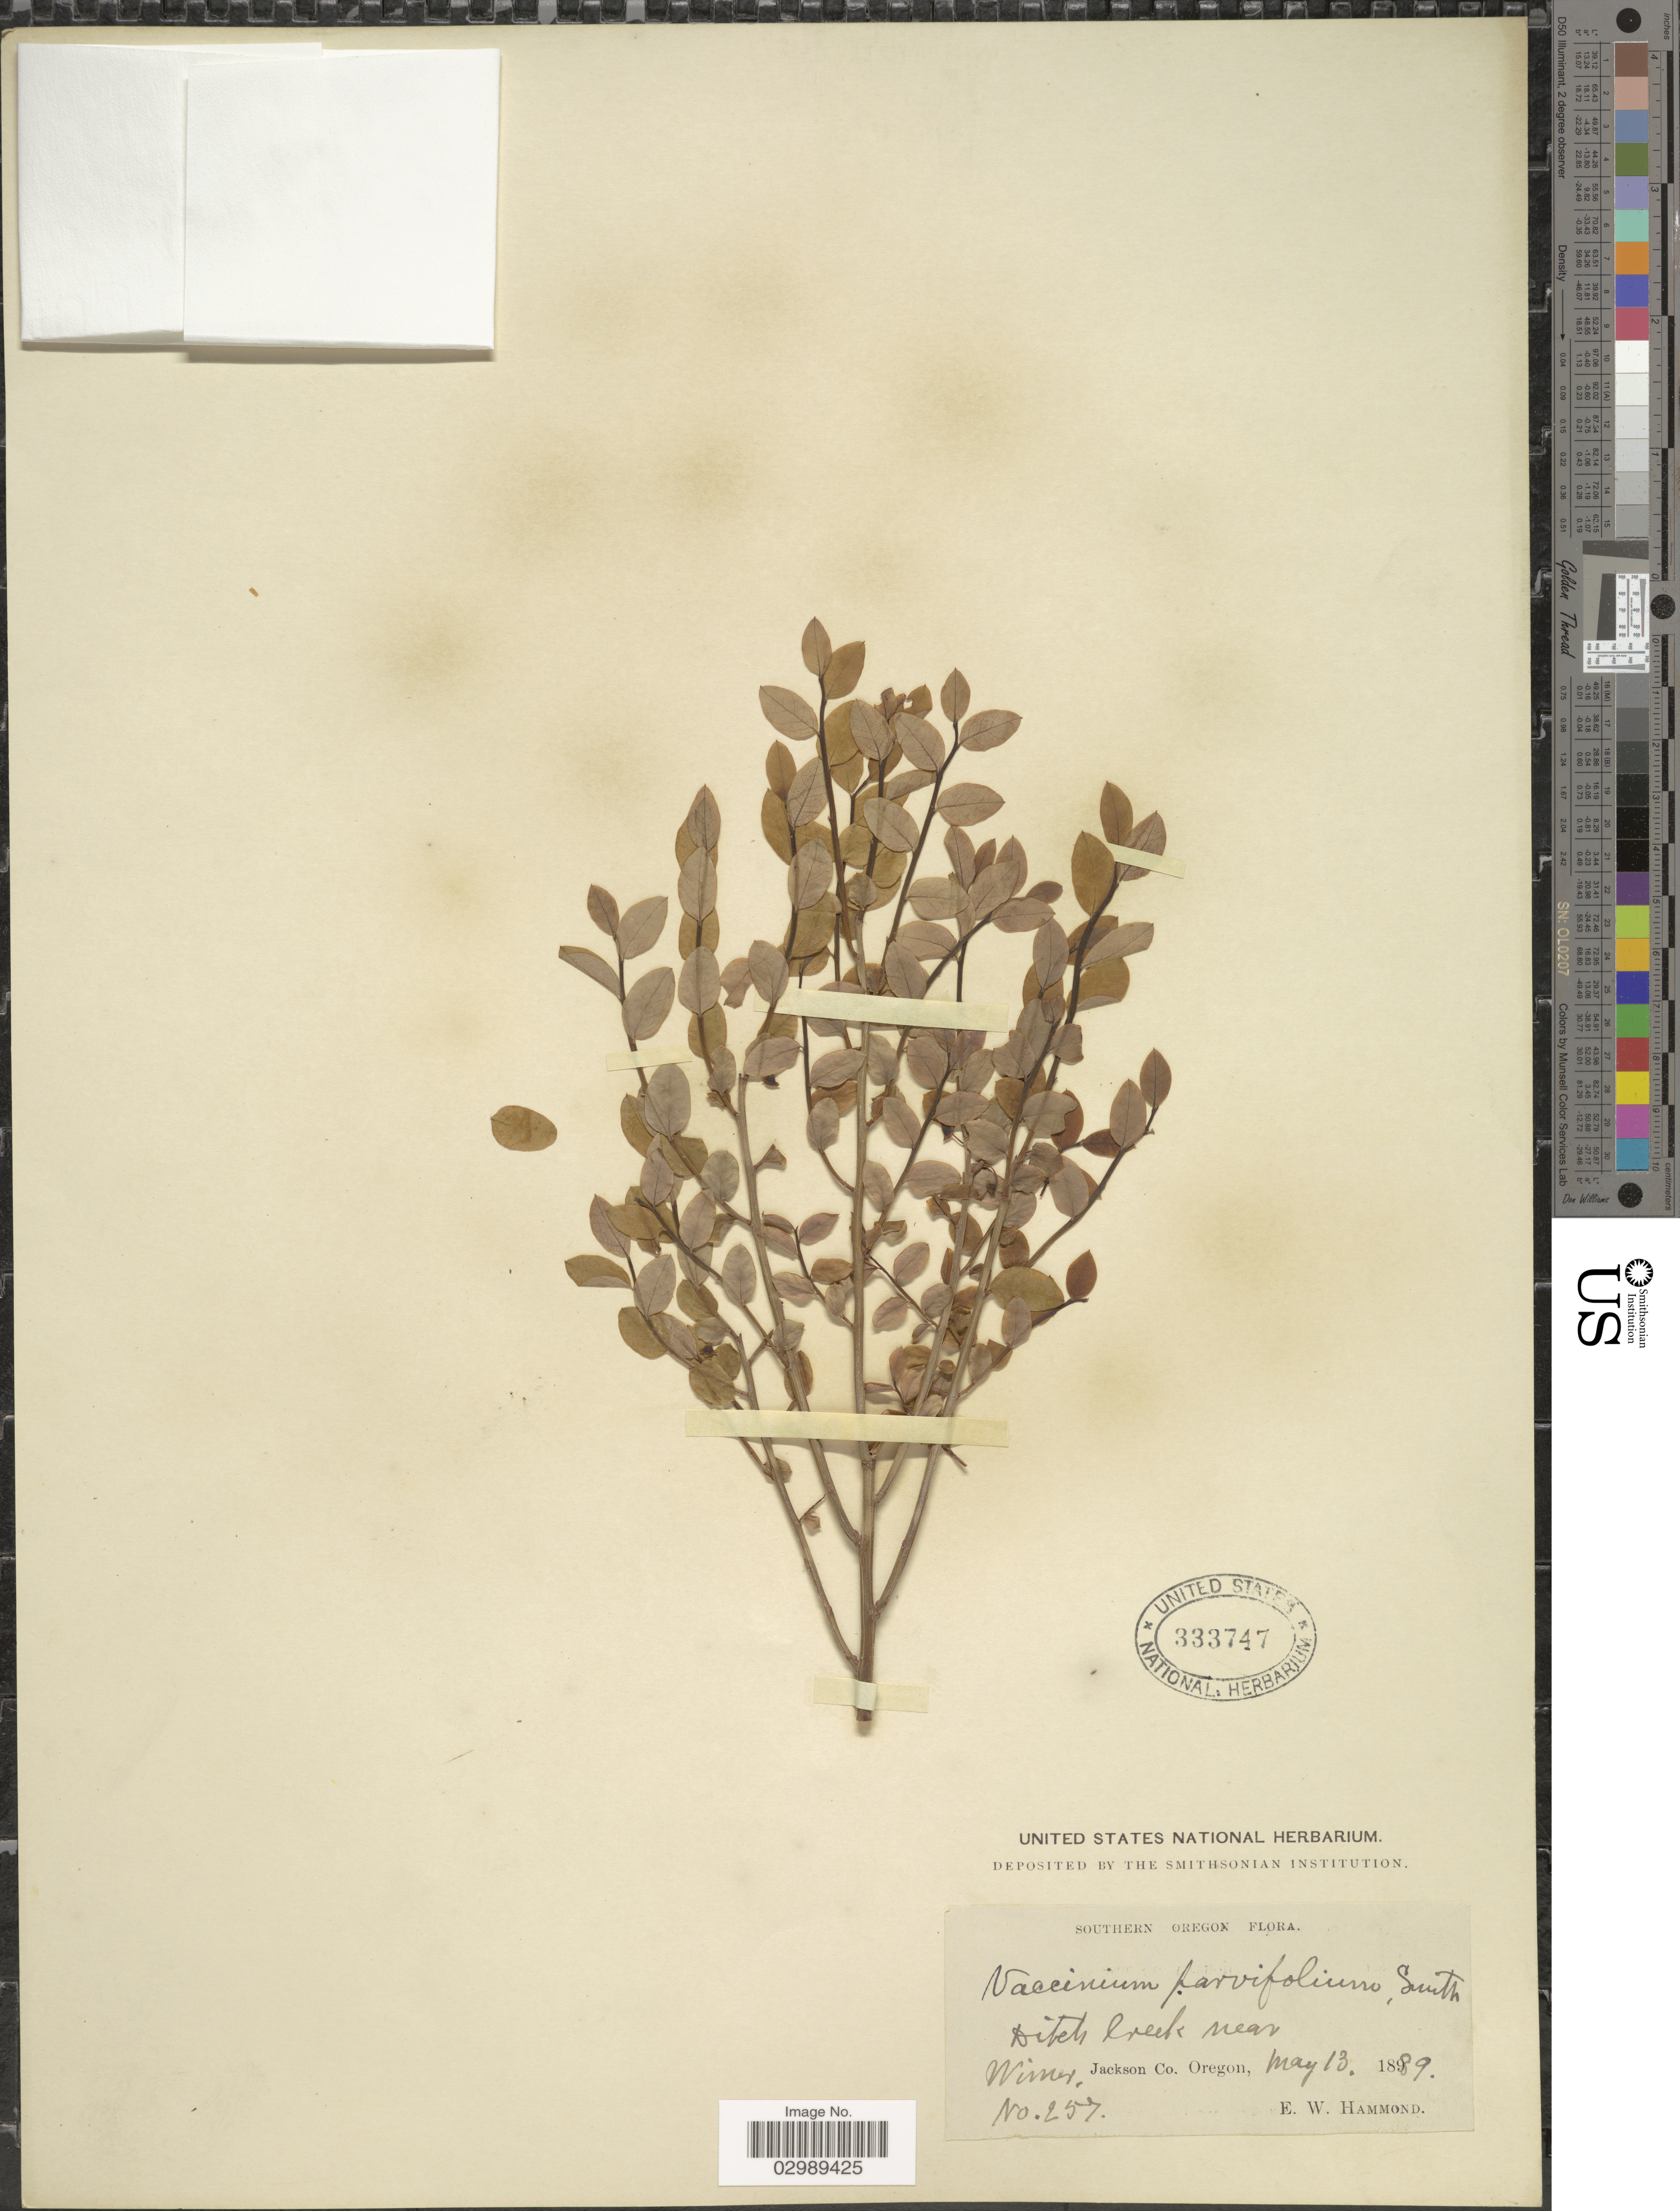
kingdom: Plantae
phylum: Tracheophyta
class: Magnoliopsida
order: Ericales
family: Ericaceae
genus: Vaccinium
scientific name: Vaccinium parvifolium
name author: Small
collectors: E. Hammond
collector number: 257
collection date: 1889-05-13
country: United States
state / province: Oregon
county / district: Jackson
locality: Southern Oregon, Dibets [interpreted] Creek near Wimer, Jackson Co.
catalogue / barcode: US 333747